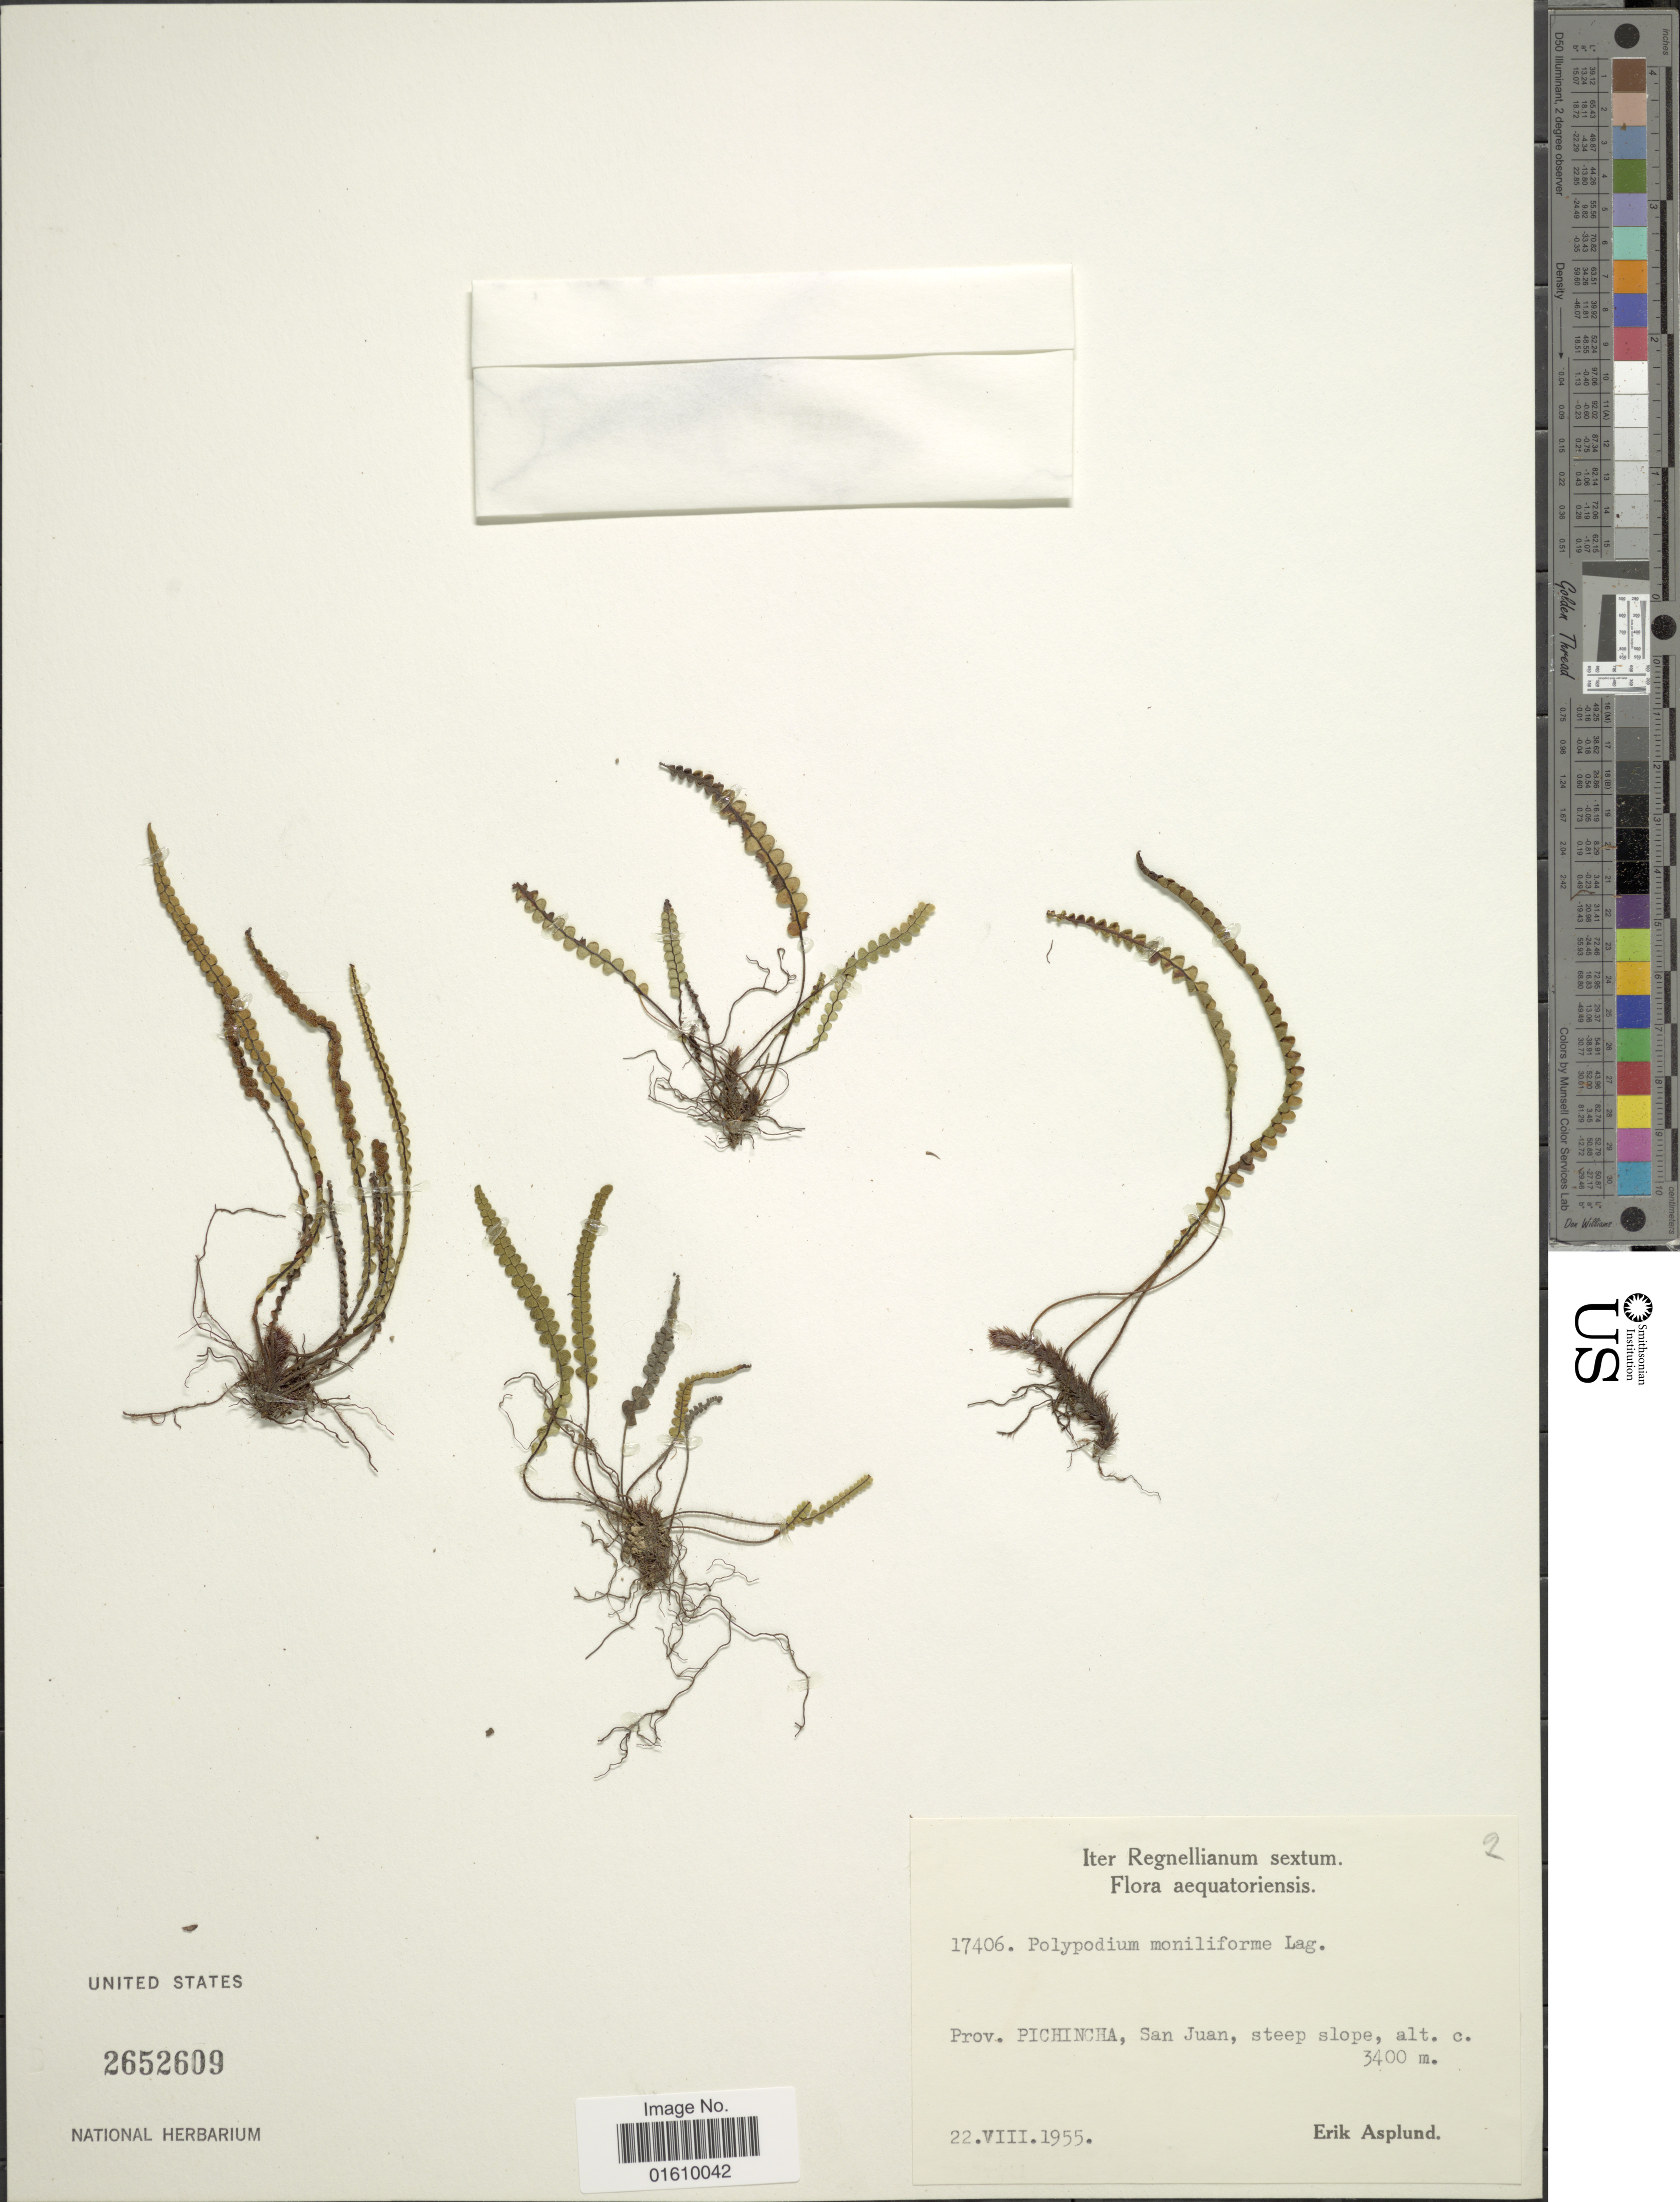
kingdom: Plantae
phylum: Tracheophyta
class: Polypodiopsida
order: Polypodiales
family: Polypodiaceae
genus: Melpomene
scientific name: Melpomene moniliformis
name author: (Lag. ex Sw.) A.R. Sm. & R.C. Moran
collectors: E. Asplund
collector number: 17406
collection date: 1955-08-22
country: Ecuador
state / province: Pichincha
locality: Prov. Pichincha, San Juan, steep slope.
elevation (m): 3400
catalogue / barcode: US 2652609